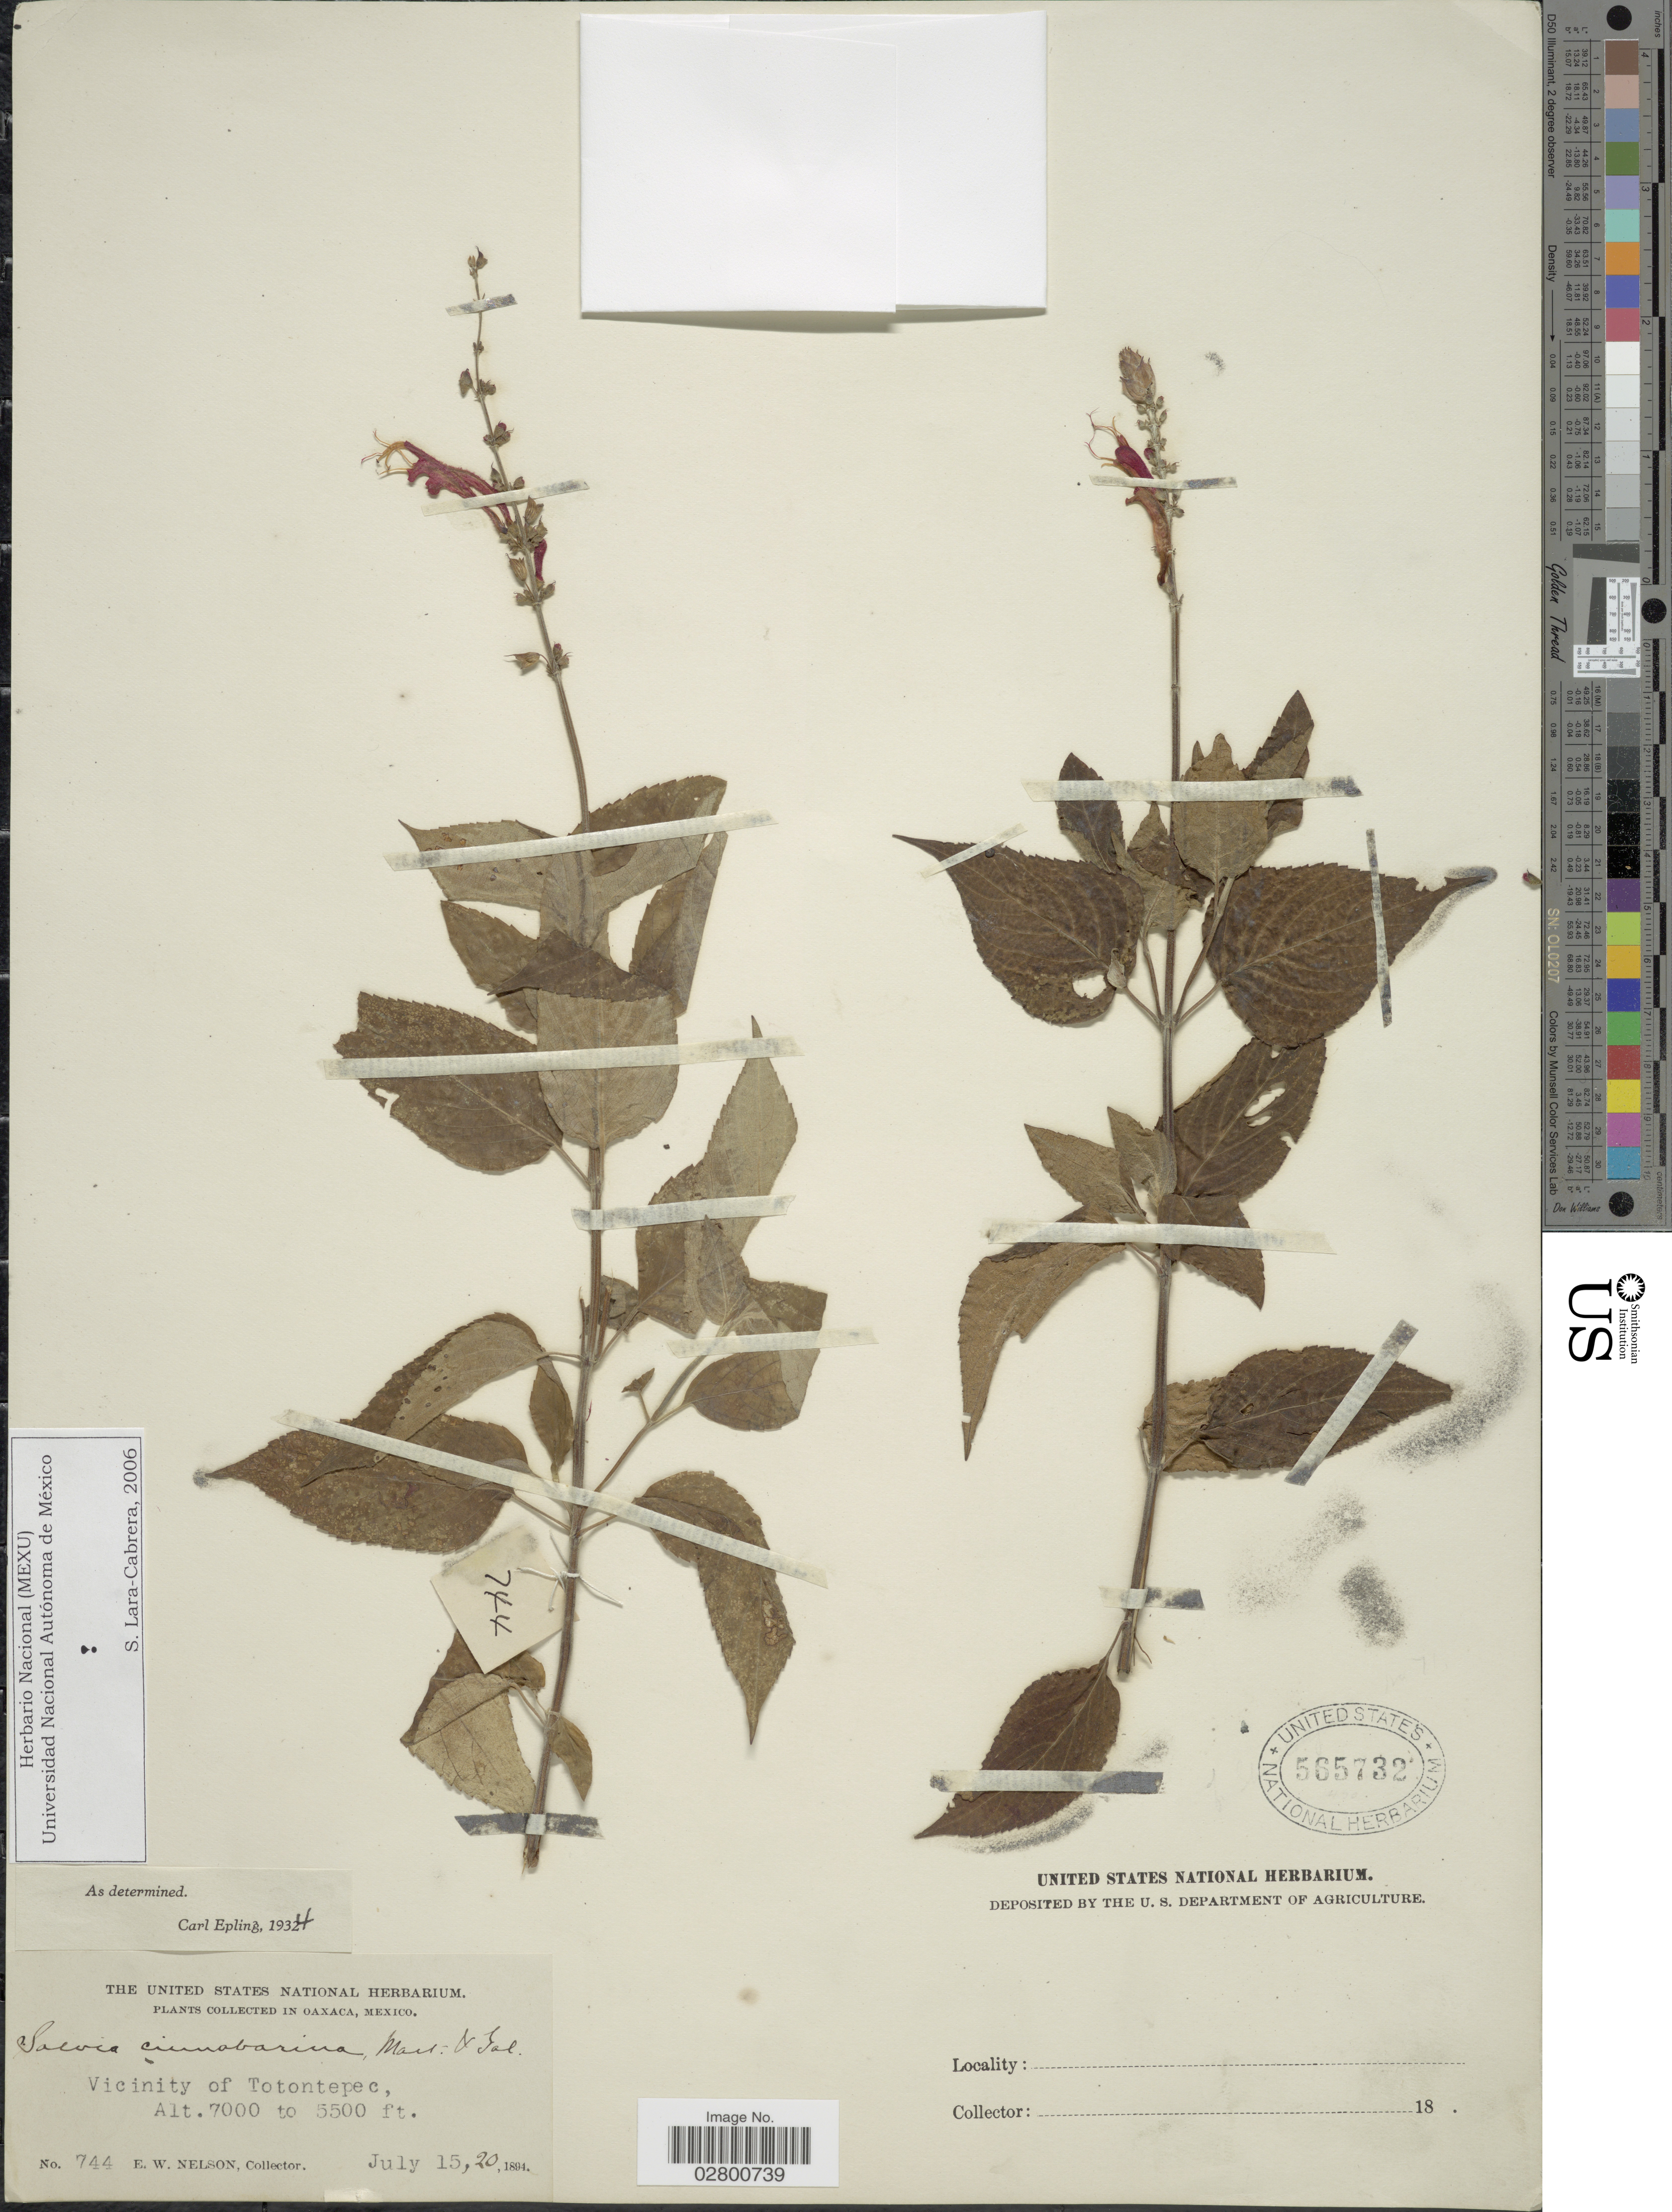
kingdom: Plantae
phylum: Tracheophyta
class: Magnoliopsida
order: Lamiales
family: Lamiaceae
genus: Salvia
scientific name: Salvia cinnabarina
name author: M. Martens & Galeotti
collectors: E. W. Nelson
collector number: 744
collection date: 1894-07-15/1894-07-20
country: Mexico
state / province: Oaxaca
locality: Vicinity of Totontepec.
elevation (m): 1676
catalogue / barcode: US 565732